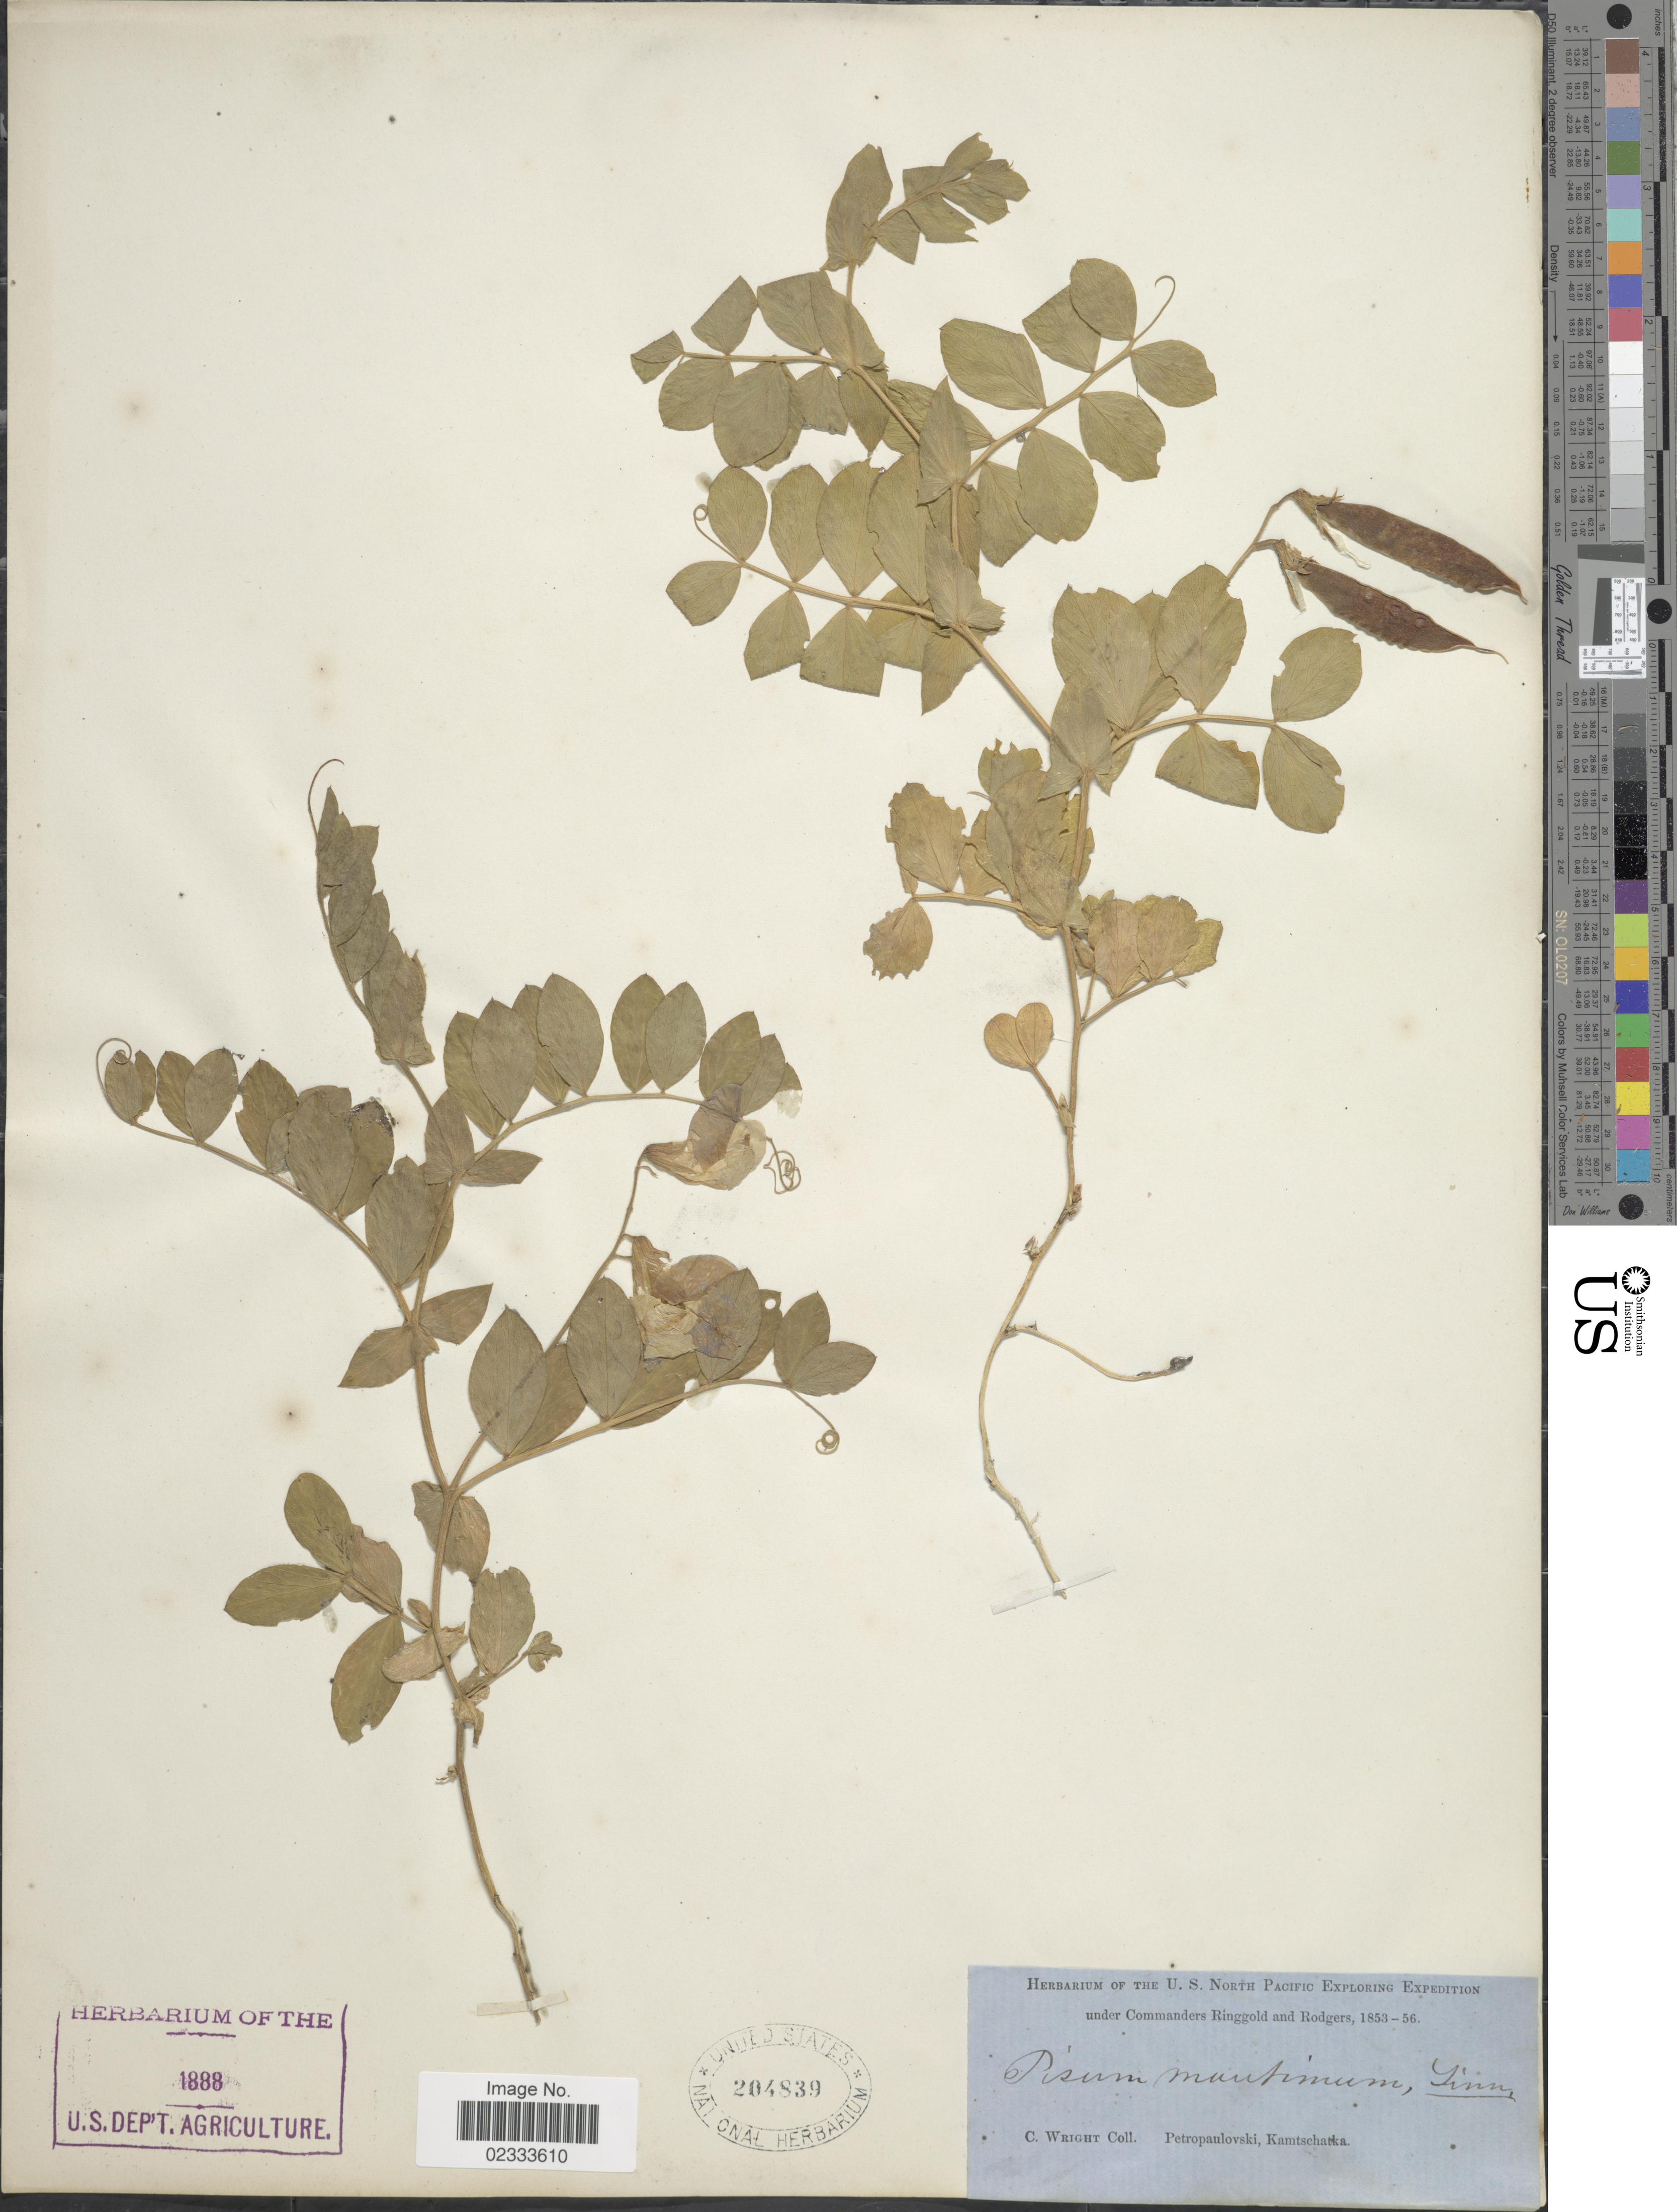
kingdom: Plantae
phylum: Tracheophyta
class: Magnoliopsida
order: Fabales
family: Fabaceae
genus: Lathyrus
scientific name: Lathyrus maritimus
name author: Torr.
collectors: C. Wright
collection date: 1853/1856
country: Russian Federation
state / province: Kamchatka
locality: Petropaulovski, Kamtschatka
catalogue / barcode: US 204839